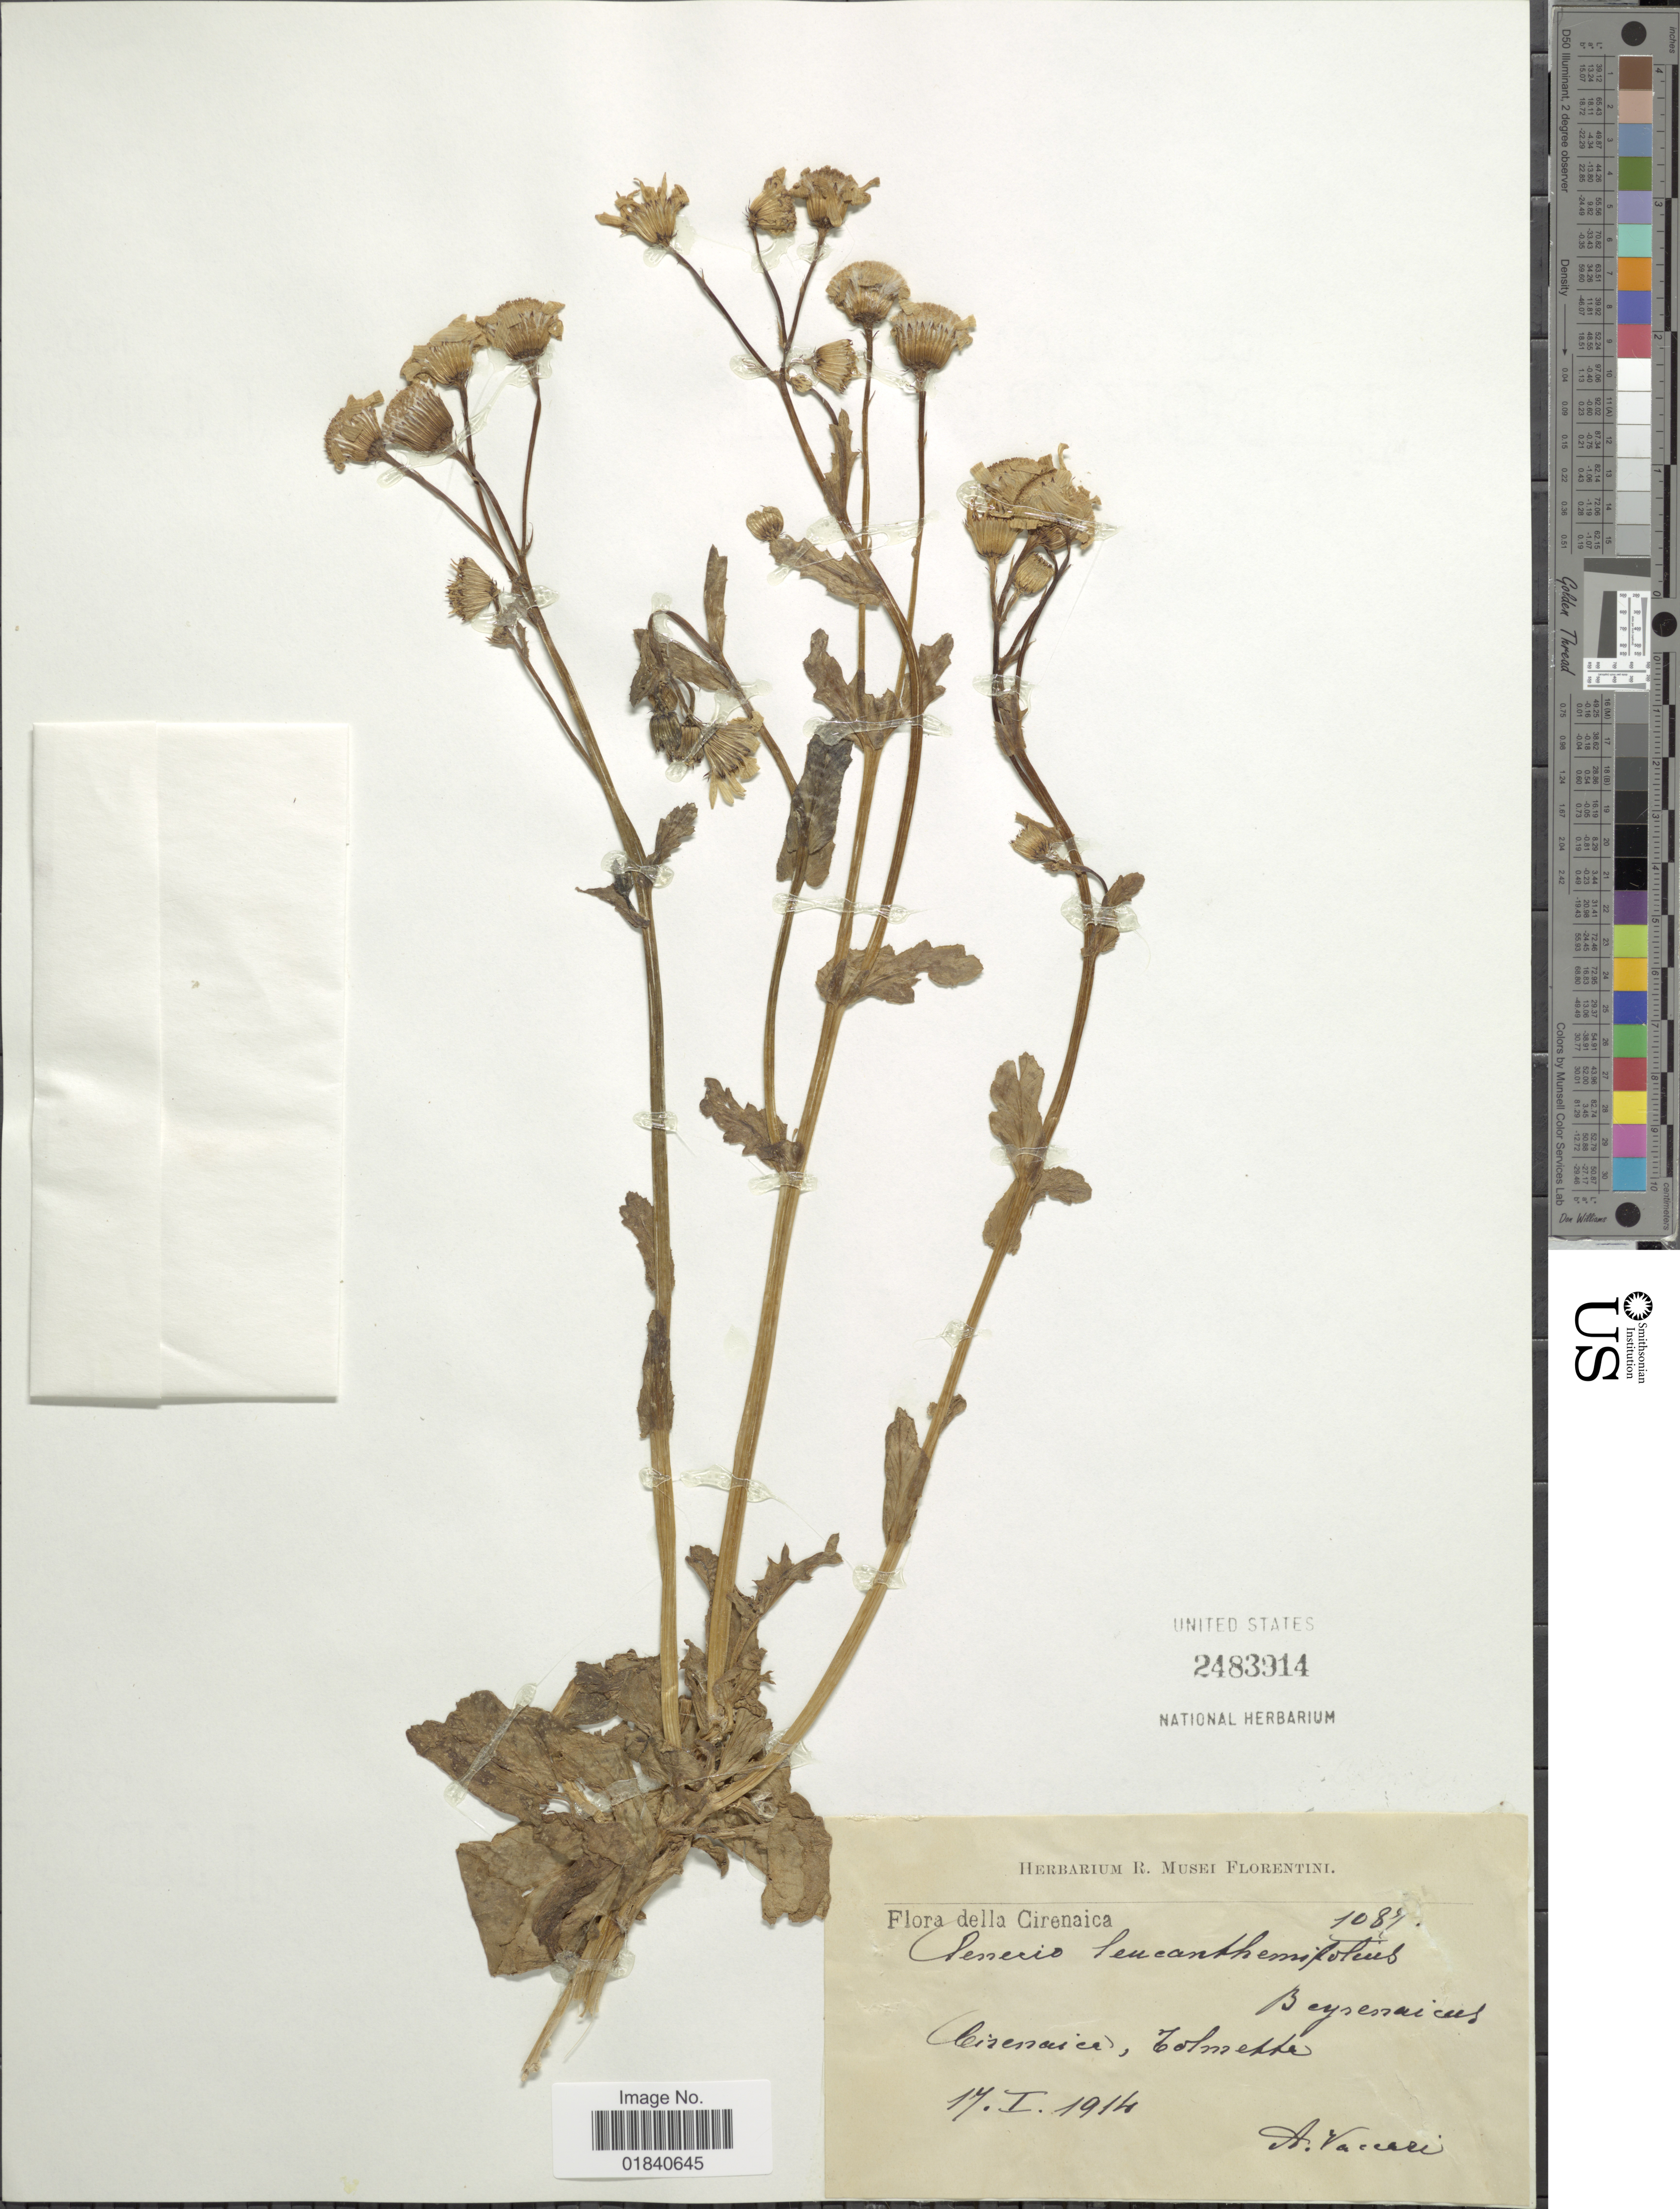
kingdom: Plantae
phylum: Tracheophyta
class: Magnoliopsida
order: Asterales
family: Asteraceae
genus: Senecio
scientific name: Senecio leucanthemifolius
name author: Poir.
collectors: A. Vaccari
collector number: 1087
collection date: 1914-01-17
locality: Cirenaica, Tolmekke [interpreted]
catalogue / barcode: US 2483914